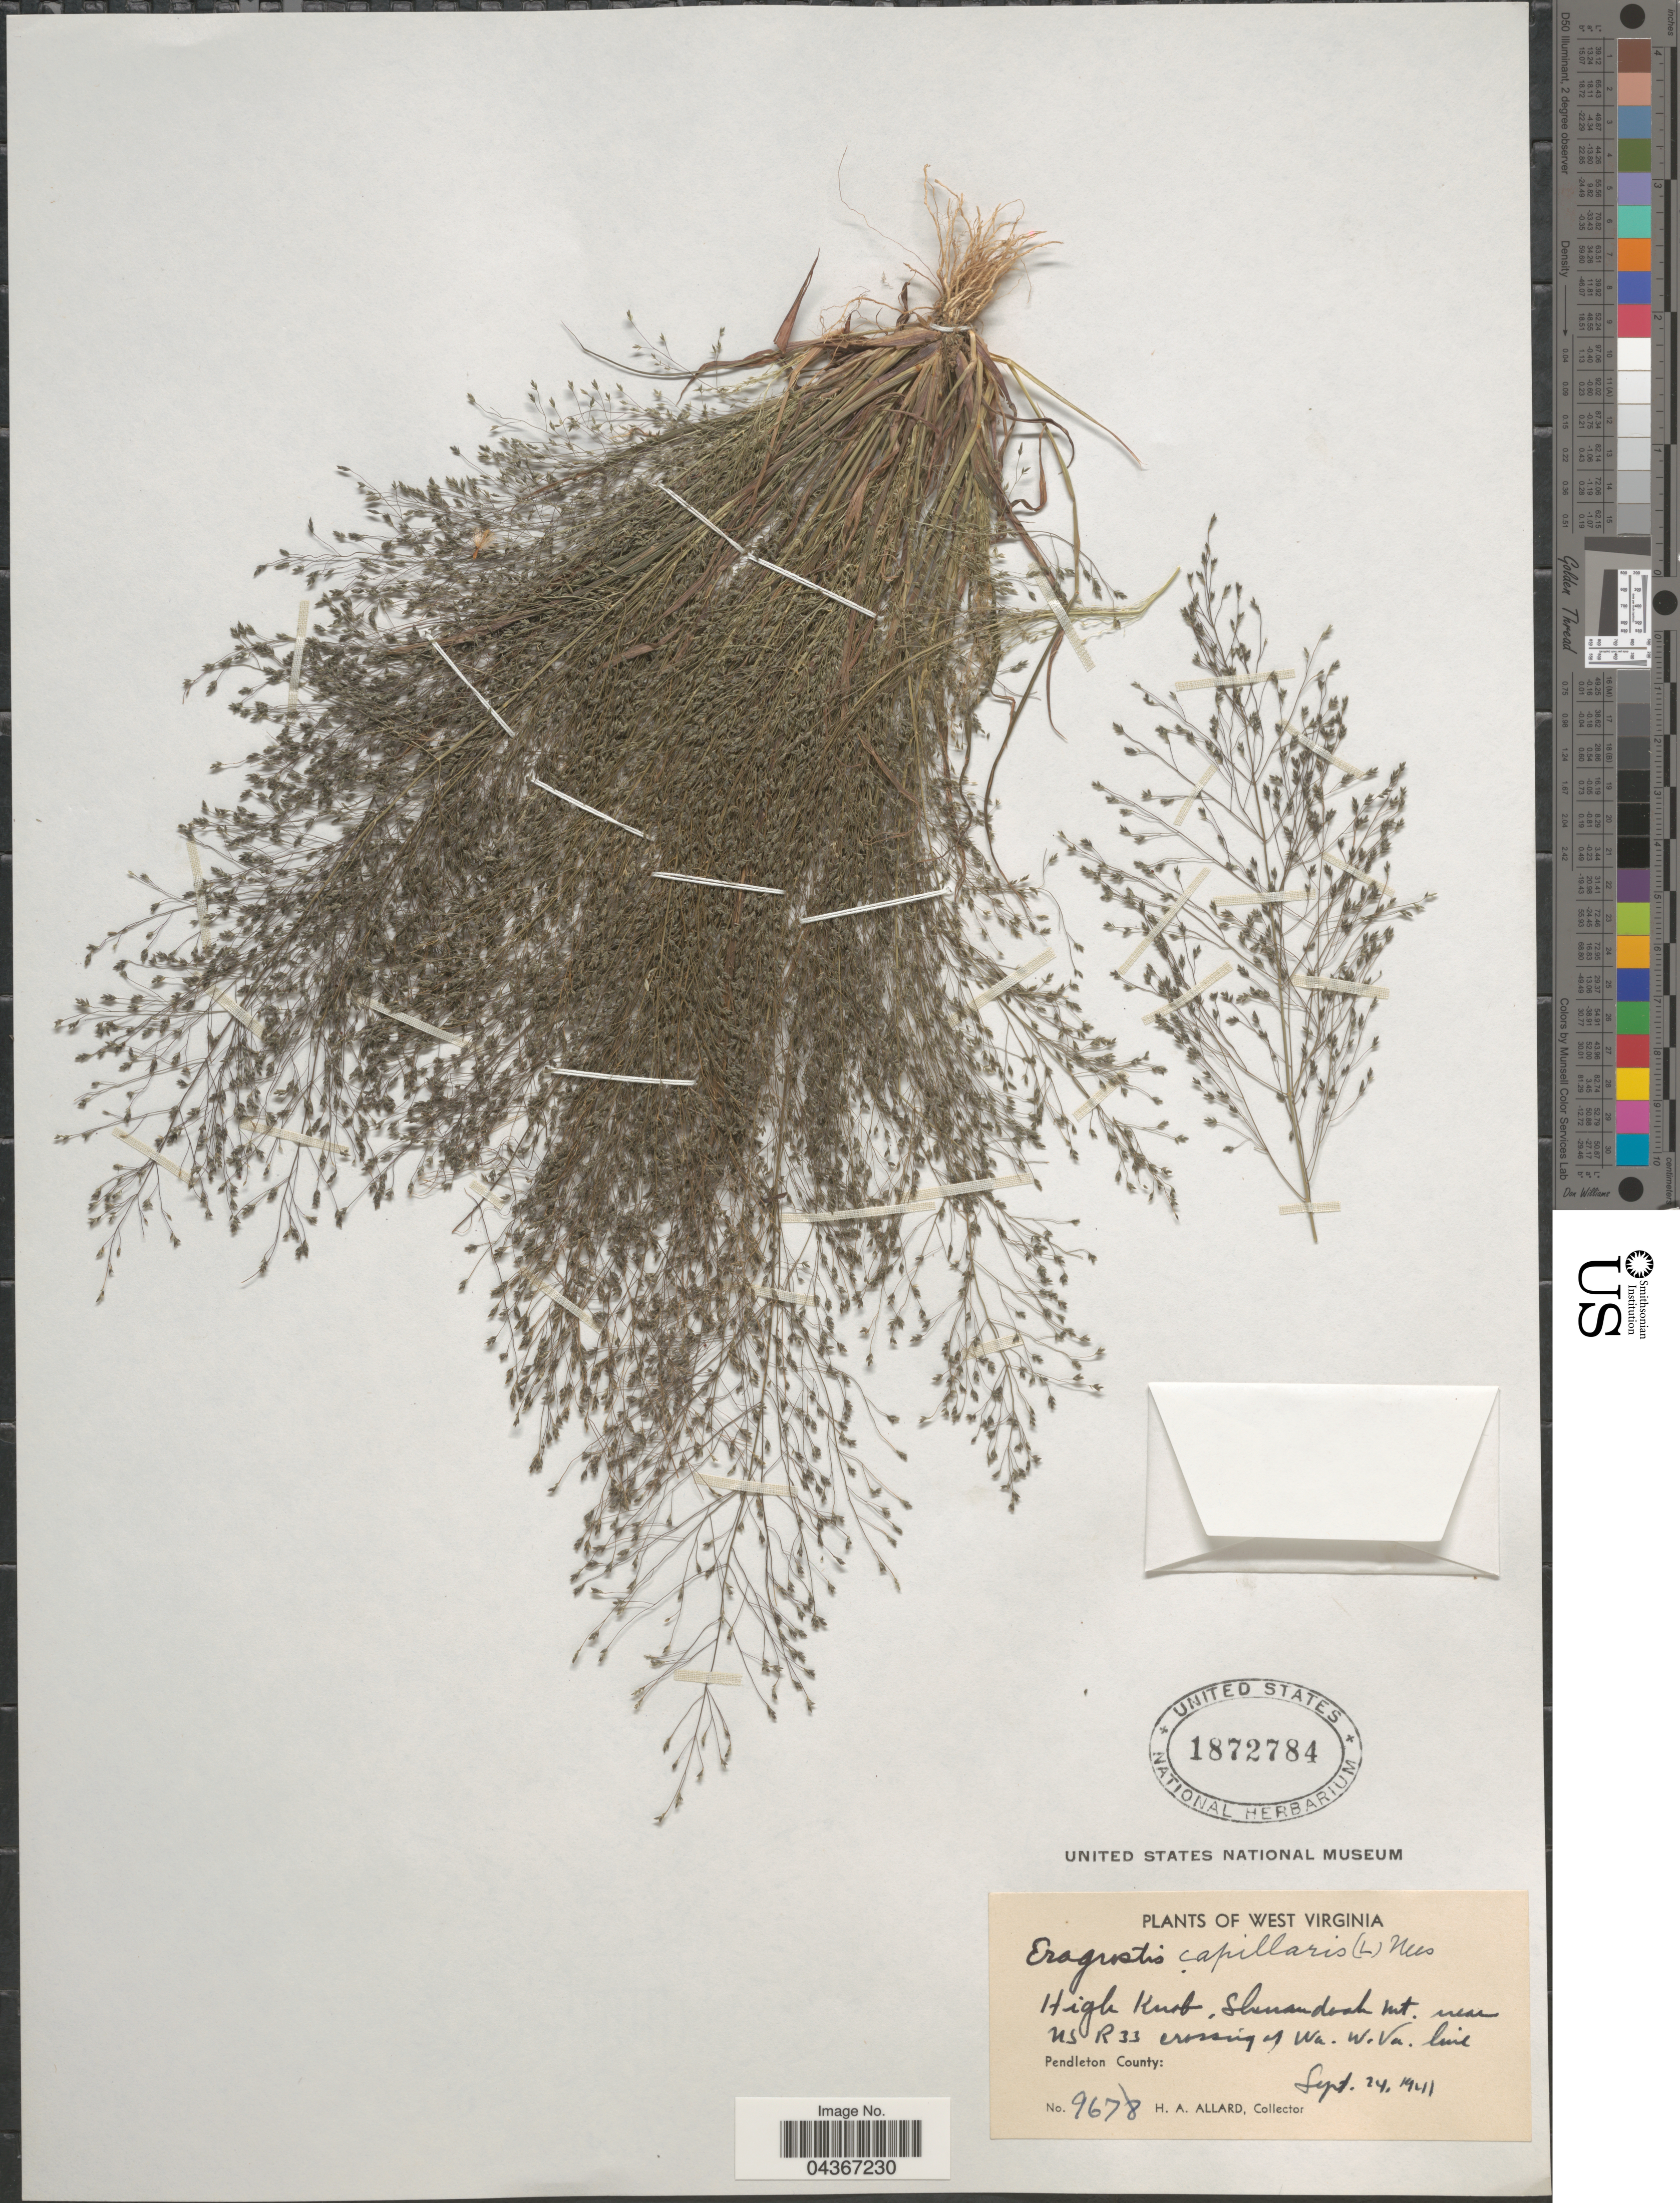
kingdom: Plantae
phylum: Tracheophyta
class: Liliopsida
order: Poales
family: Poaceae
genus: Eragrostis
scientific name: Eragrostis capillaris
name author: (L.) Nees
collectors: H. A. Allard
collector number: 9678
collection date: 1941-09-24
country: United States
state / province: West Virginia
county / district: Pendleton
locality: High Knob, Shenandoah Mt. near US R 33 crossing of Wa. W.Va. line. Pendleton County.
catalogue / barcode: US 1872784